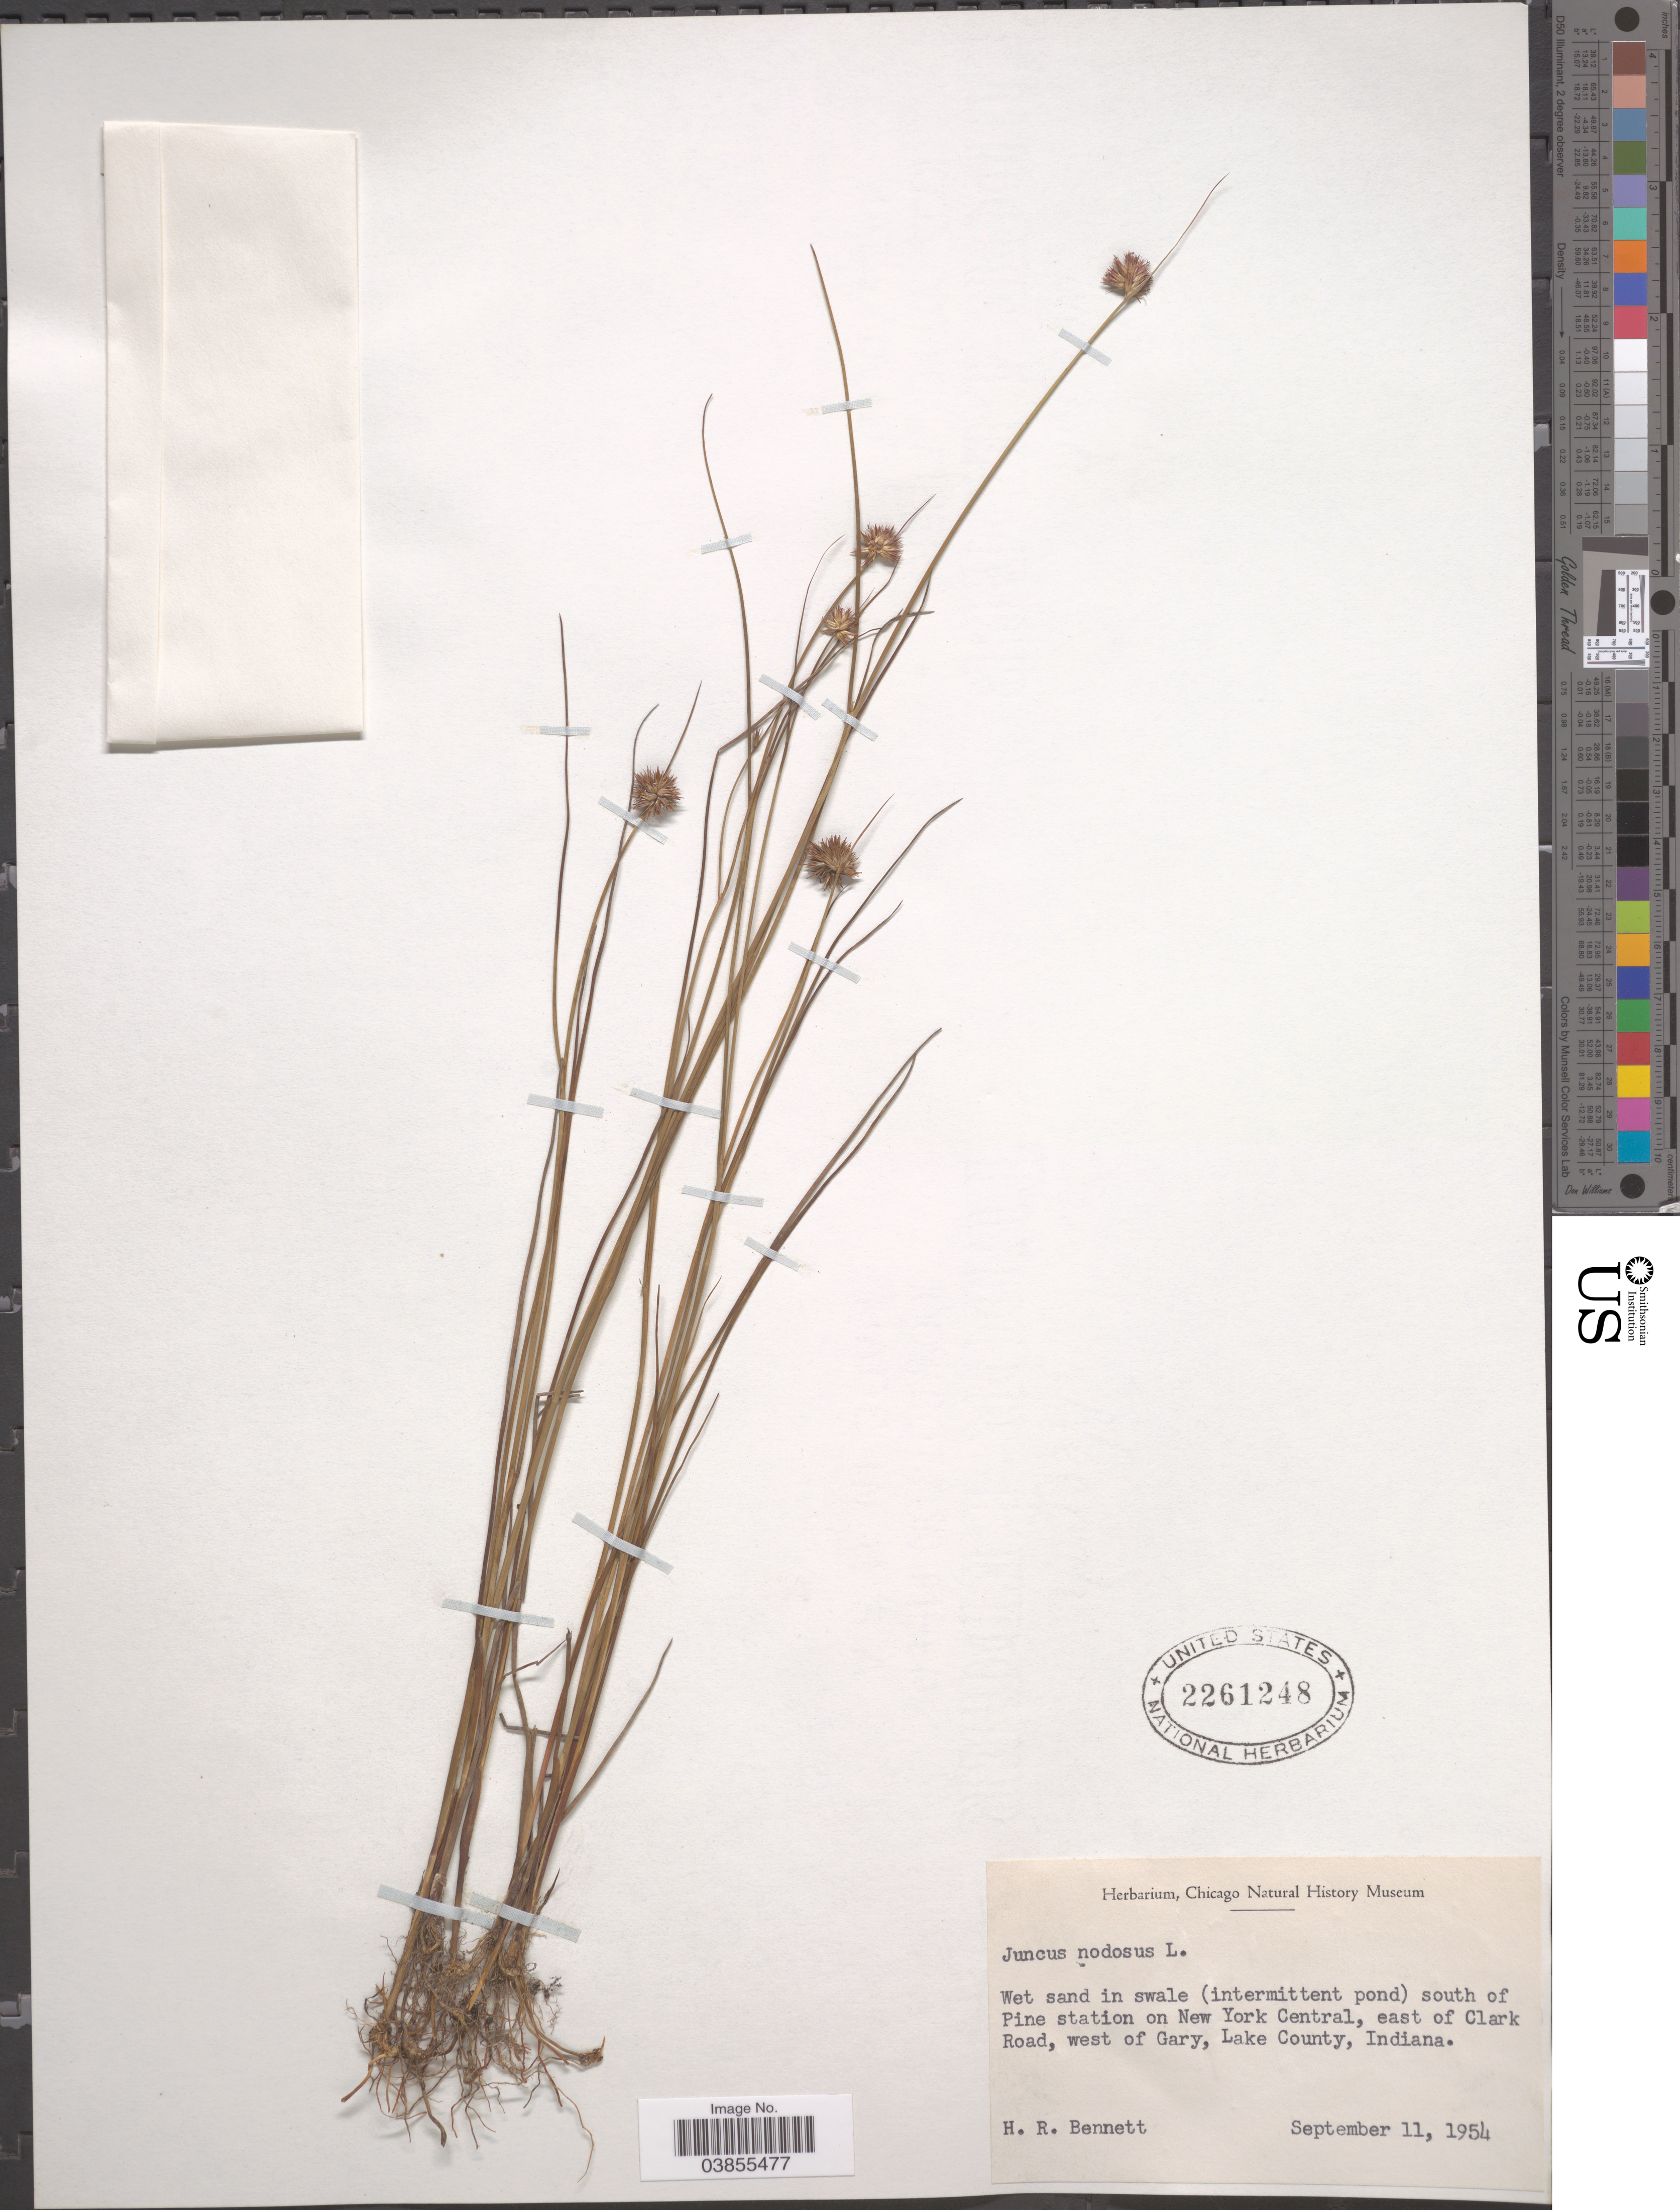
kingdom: Plantae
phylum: Tracheophyta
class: Liliopsida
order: Poales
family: Juncaceae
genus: Juncus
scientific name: Juncus nodosus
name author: L.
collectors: H. R. Bennett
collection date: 1954-09-11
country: United States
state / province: Indiana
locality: South of Pine station on New York Central, east of Clark Road, west of Gary, Lake County.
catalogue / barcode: US 2261248